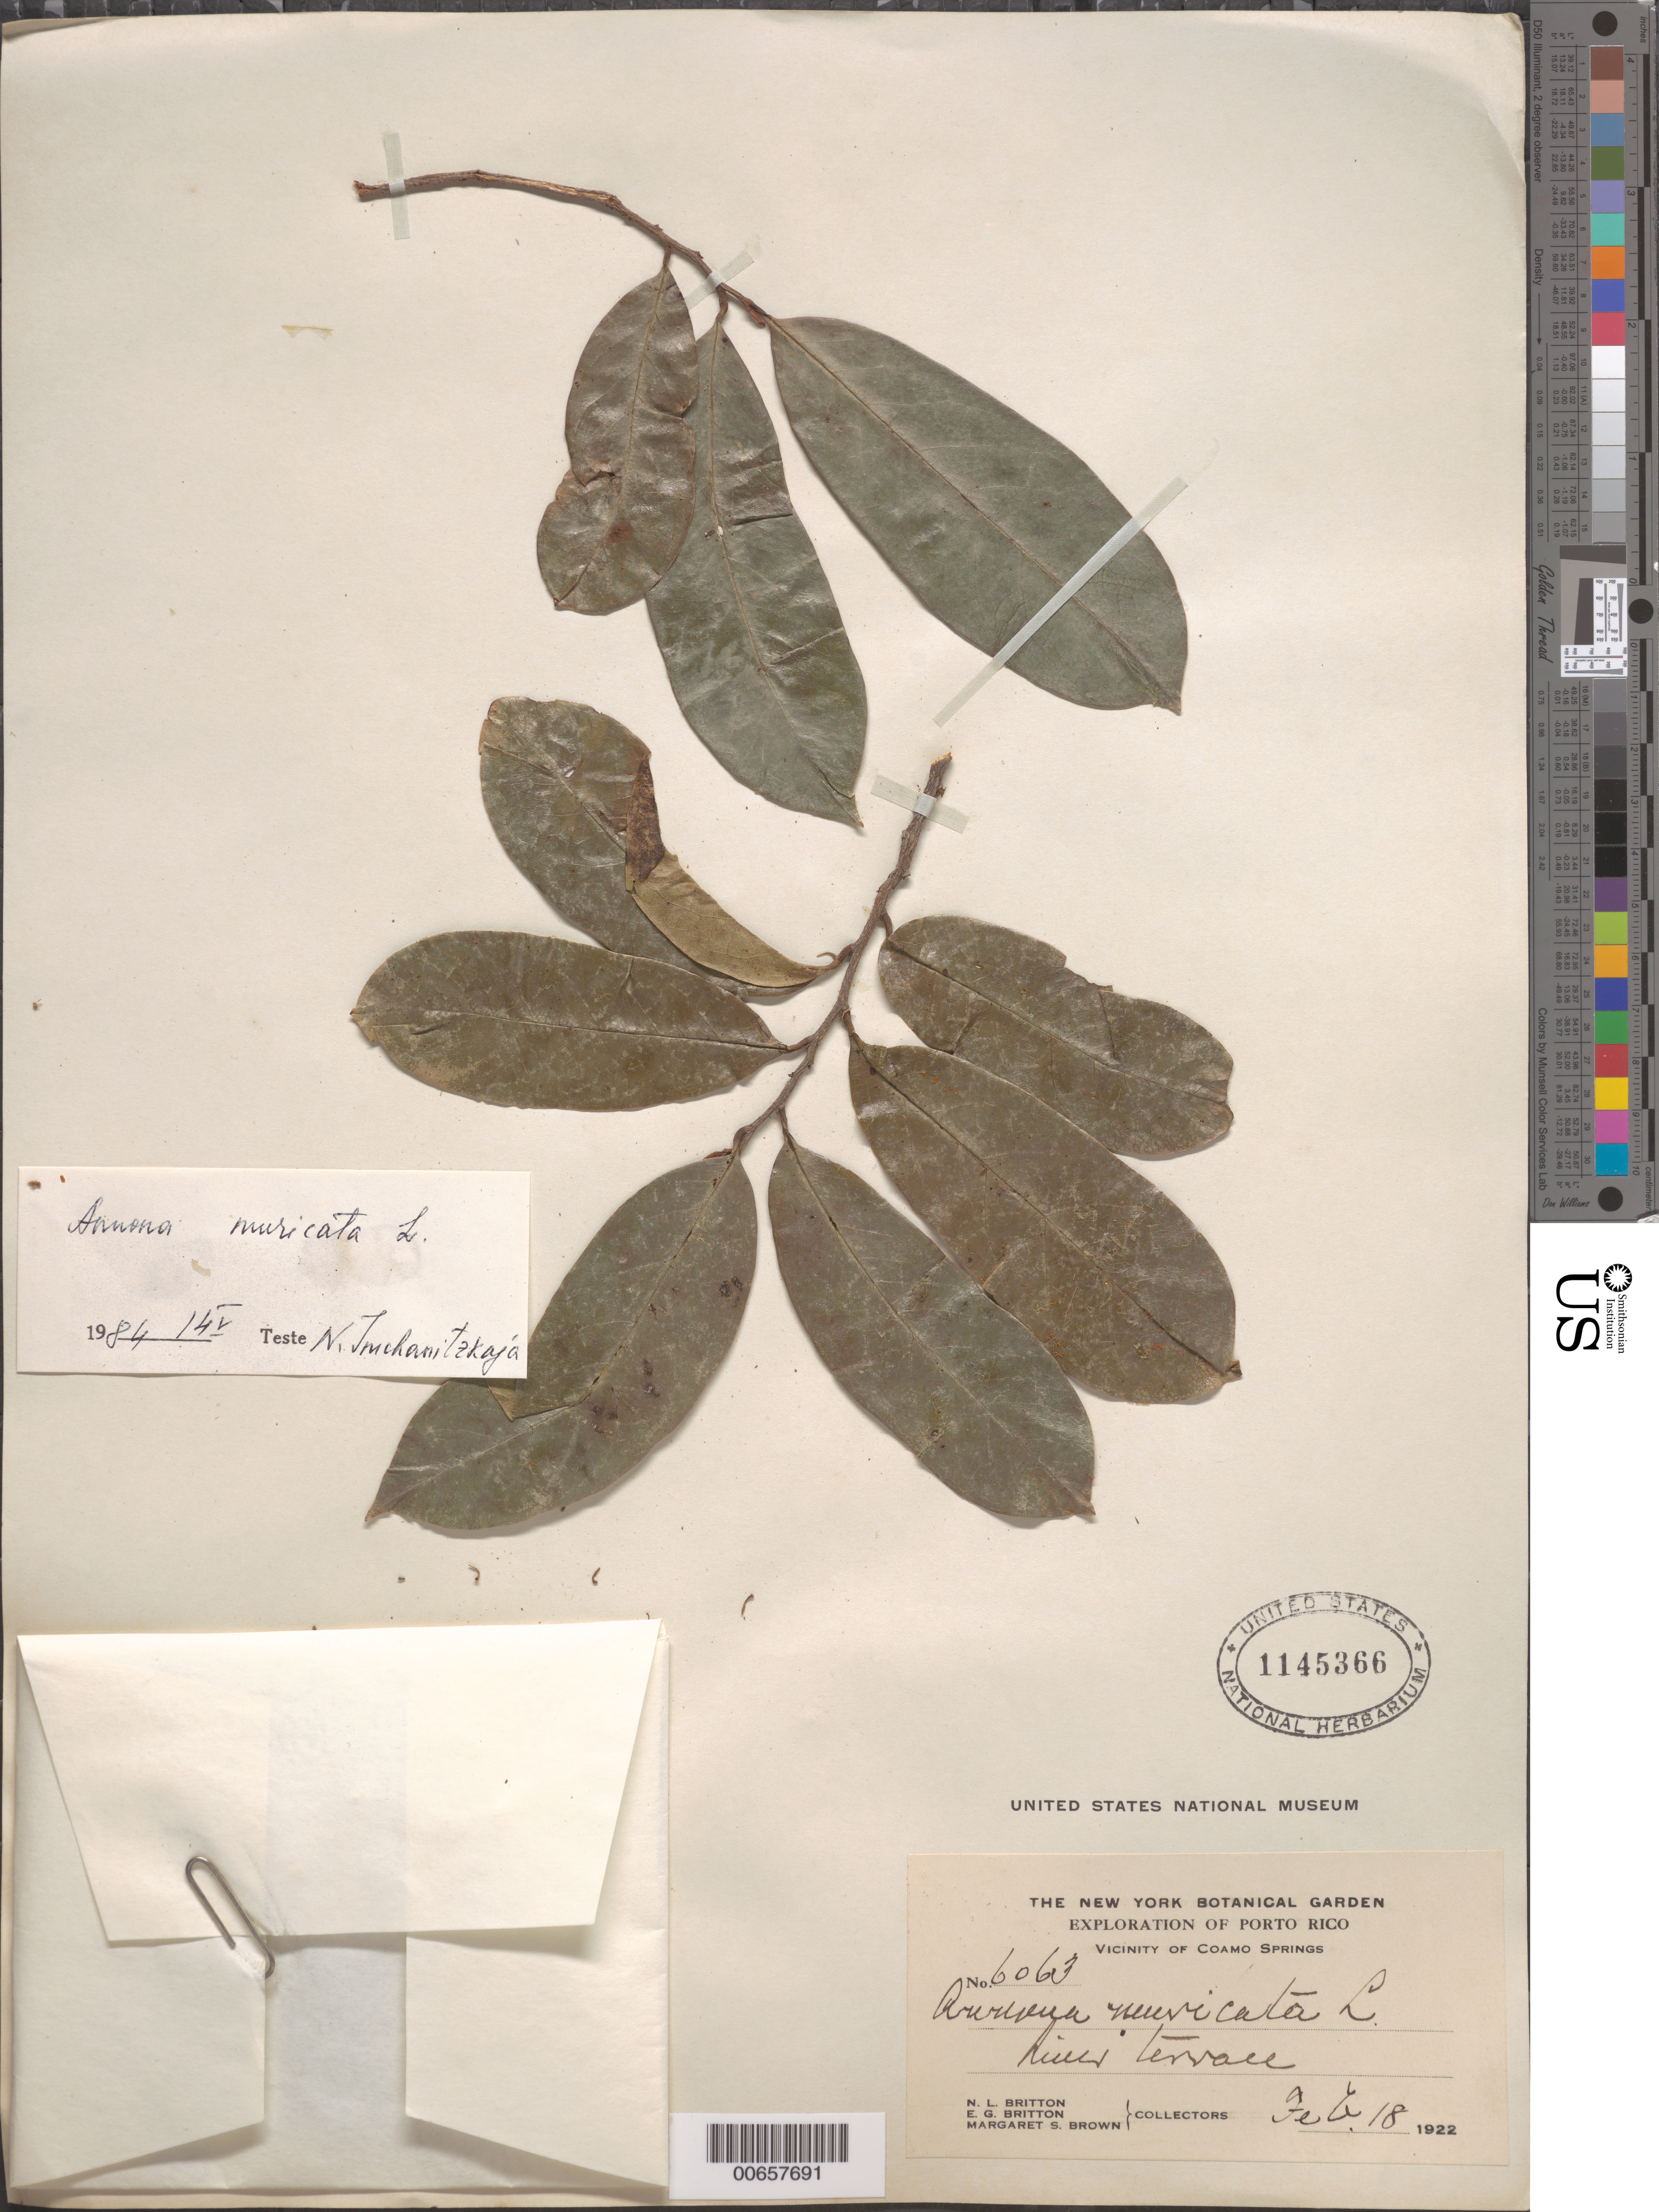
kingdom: Plantae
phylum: Tracheophyta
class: Magnoliopsida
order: Magnoliales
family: Annonaceae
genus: Annona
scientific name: Annona muricata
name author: L.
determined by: McChanitzkaja, N.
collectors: N. Britton, E. G. Britton & M. S. Brown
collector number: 6063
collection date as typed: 18 Feb 1922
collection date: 1922-02-18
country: Puerto Rico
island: Greater Antilles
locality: Coamo Springs, vic of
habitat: River terrace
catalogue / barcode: US 1145366